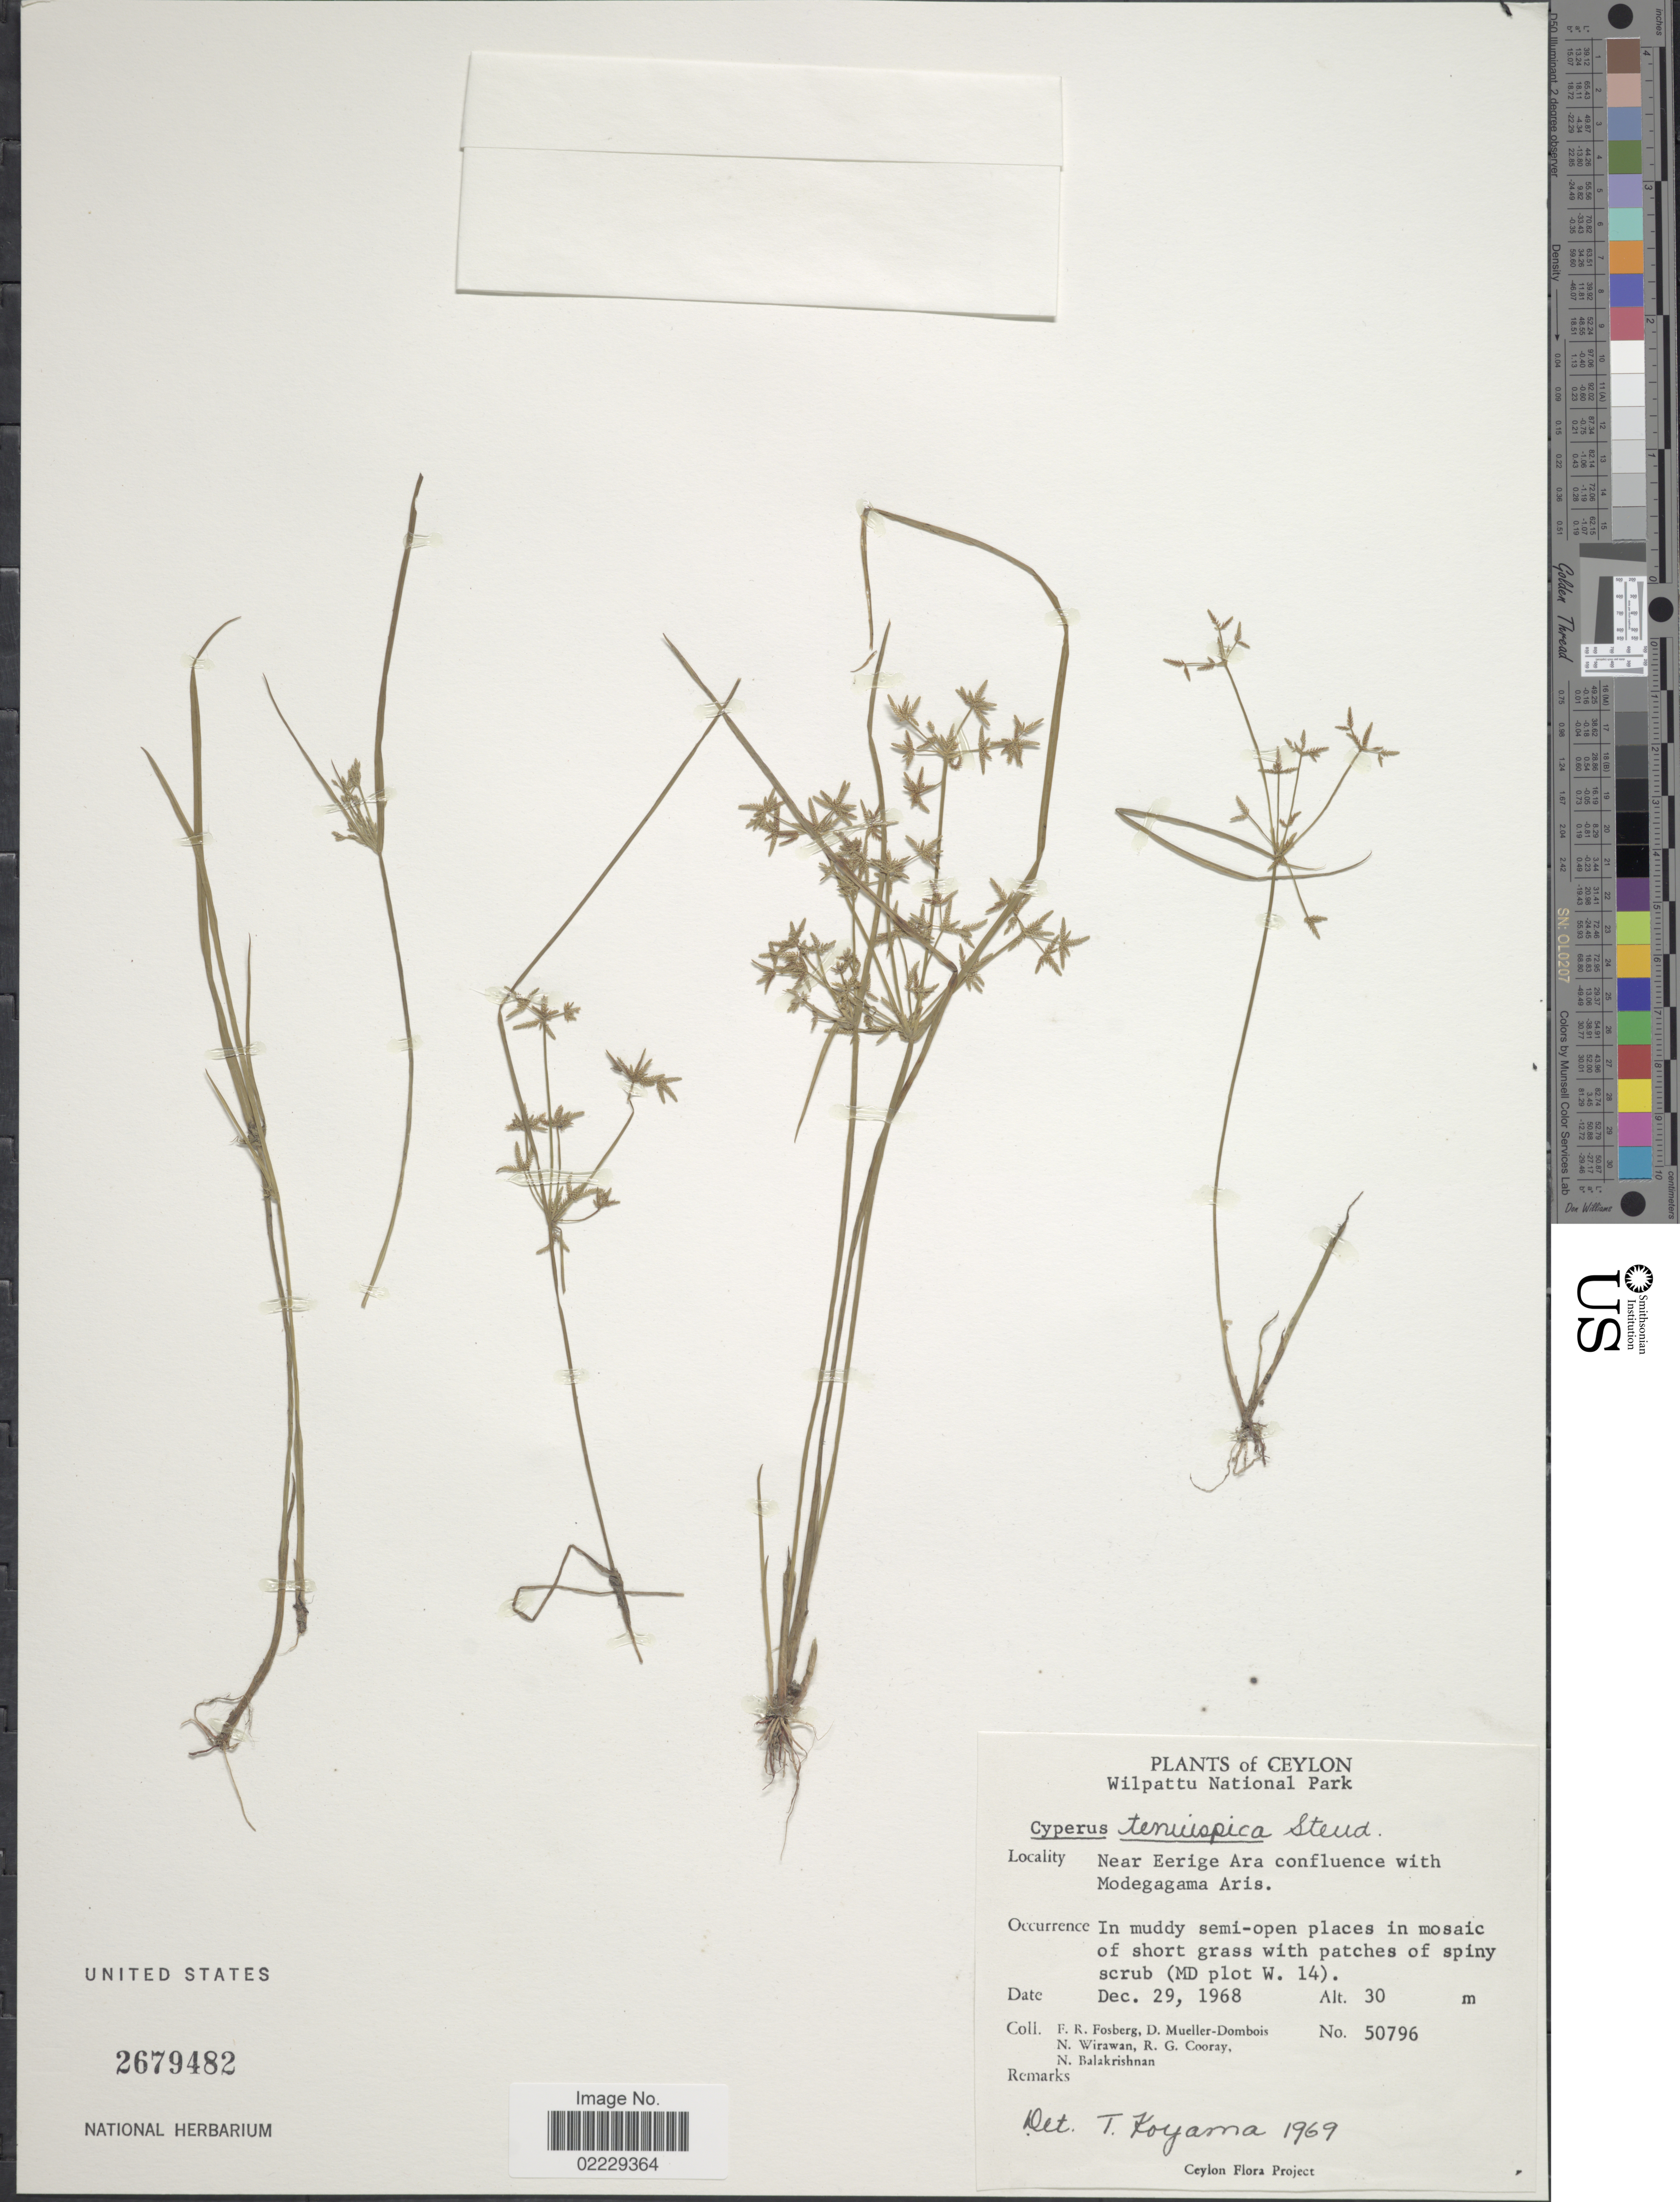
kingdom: Plantae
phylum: Tracheophyta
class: Liliopsida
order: Poales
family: Cyperaceae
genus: Cyperus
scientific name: Cyperus tenuispica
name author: Steud.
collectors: F. R. Fosberg, D. Mueller-Dombois, N. Wirawan, R. Cooray & N. Balakrishnan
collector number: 50796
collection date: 1968-12-29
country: Sri Lanka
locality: Ceylon, Wilpattu National Park, Near Eerige Ara confluence with Modegagama Aris (MD plot W. 14)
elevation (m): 30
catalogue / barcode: US 2679482